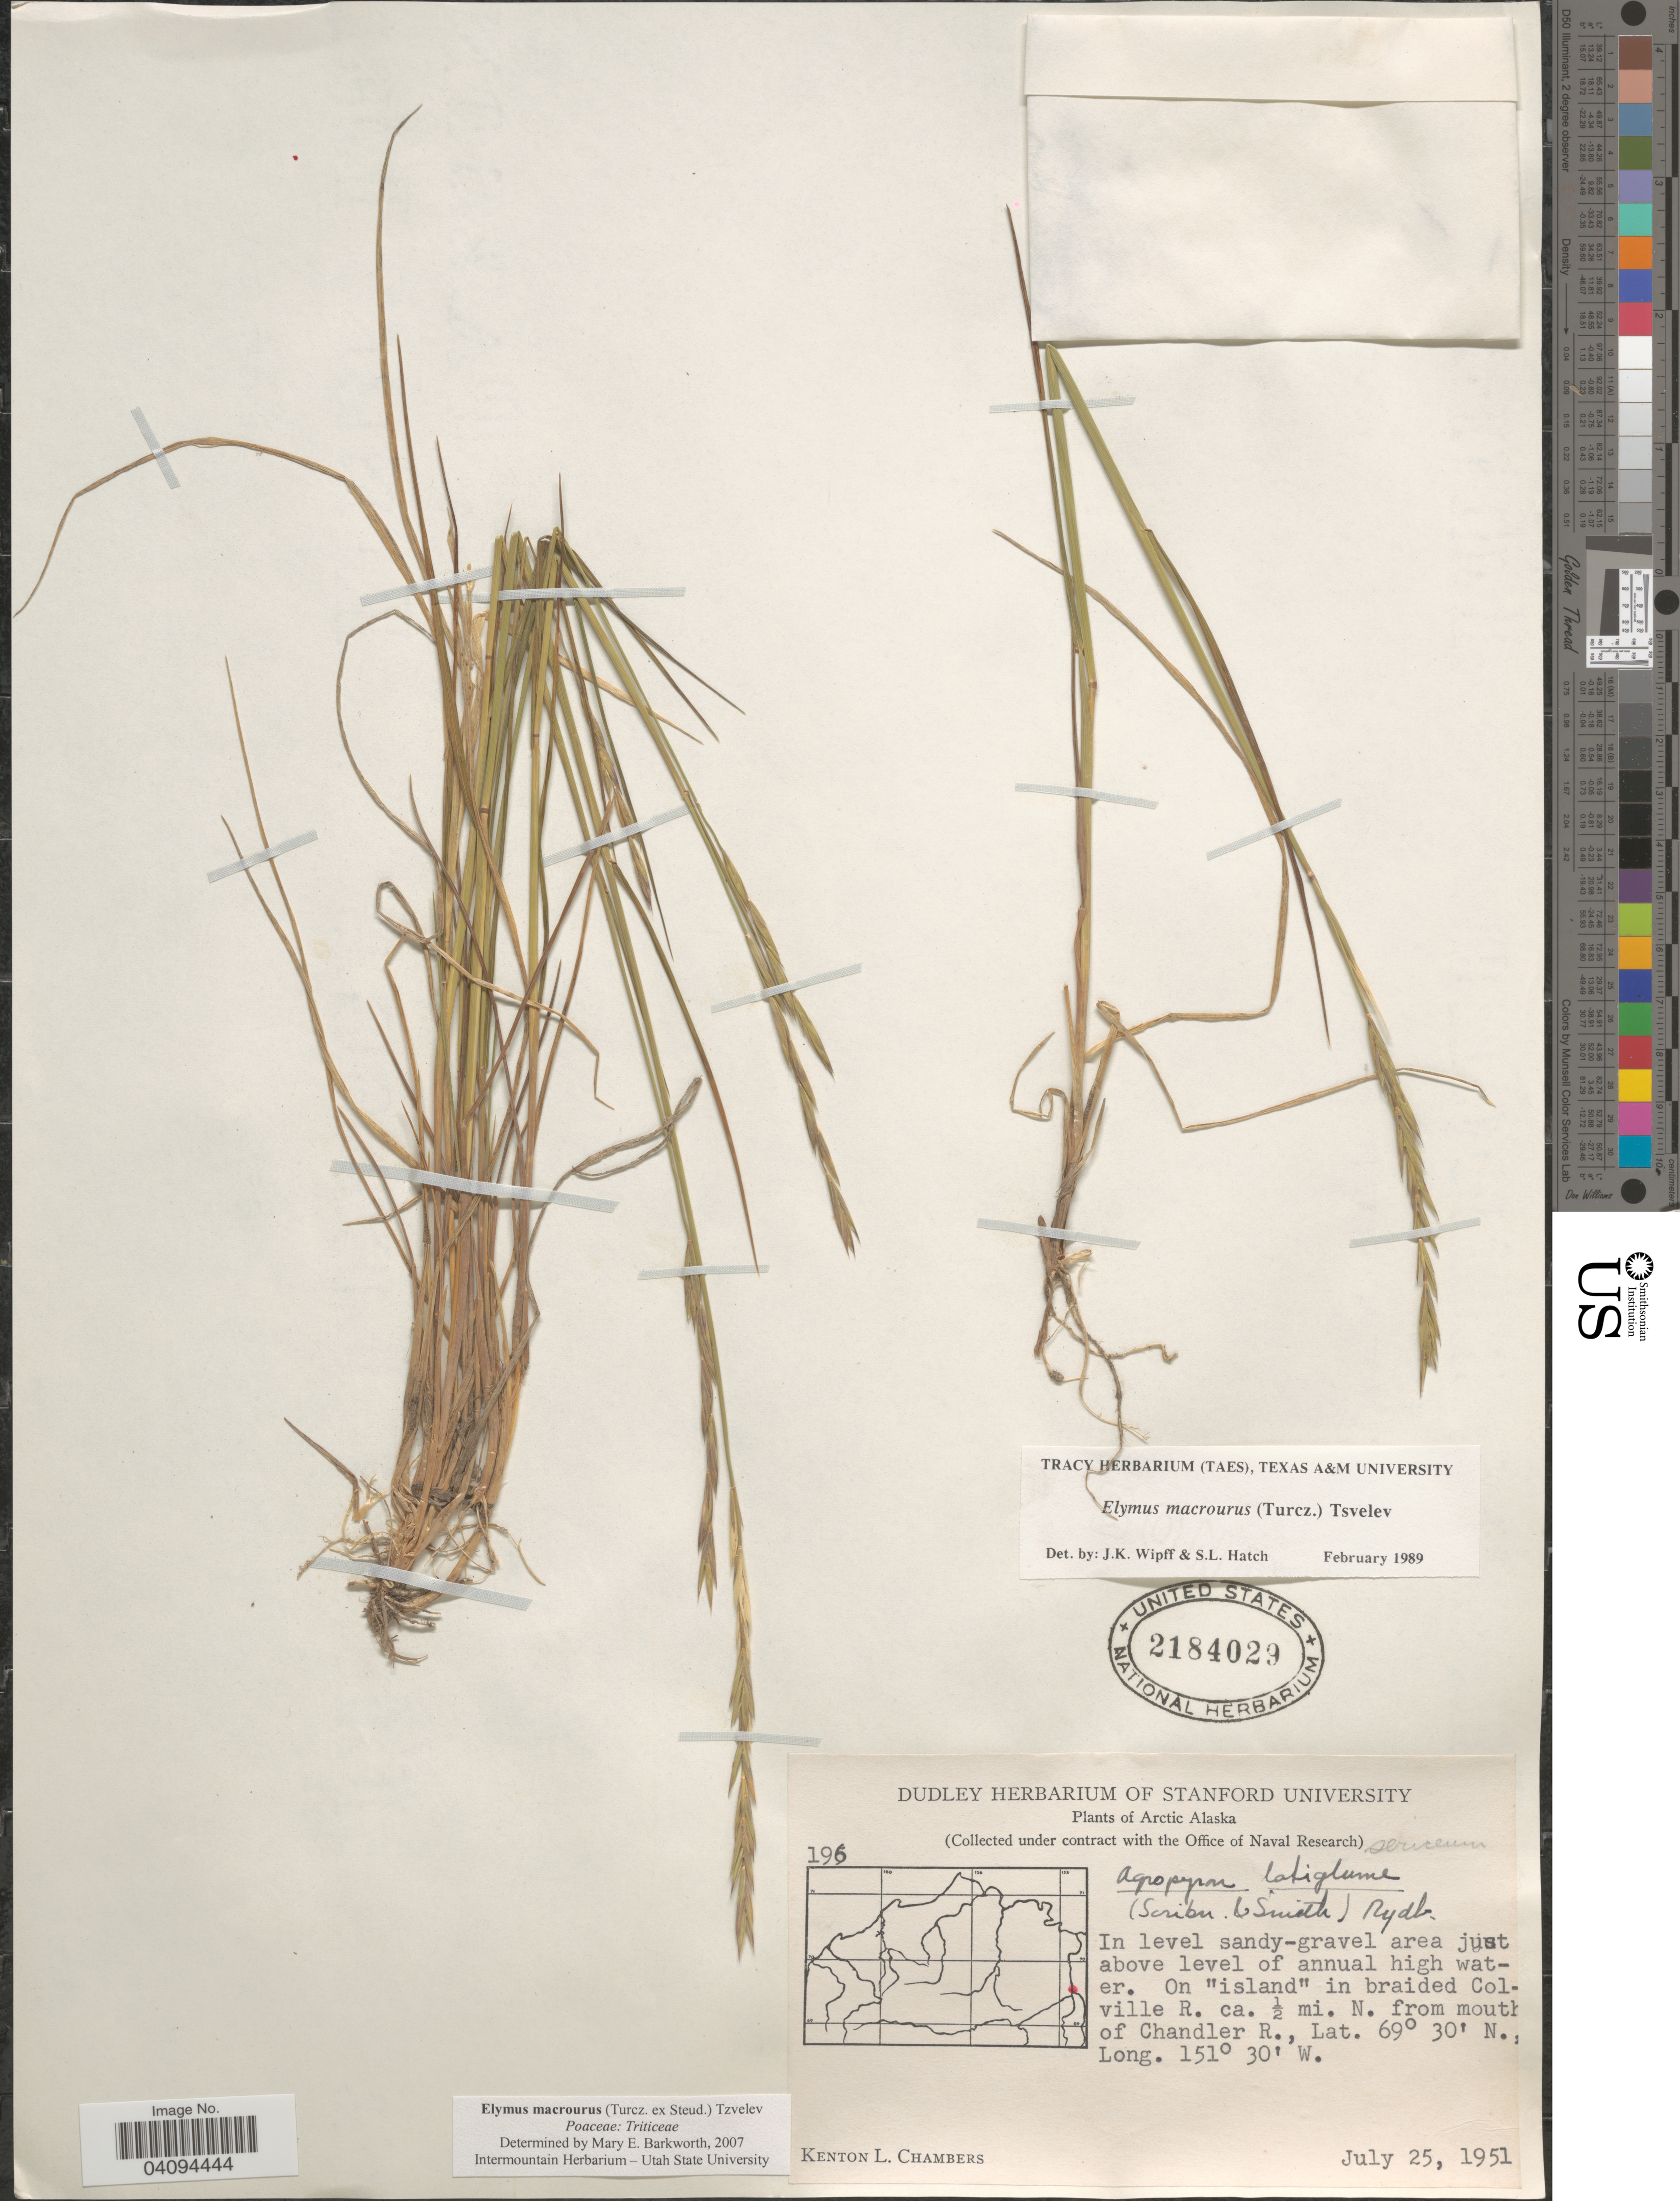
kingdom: Plantae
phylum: Tracheophyta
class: Liliopsida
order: Poales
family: Poaceae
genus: Elymus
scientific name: Elymus macrourus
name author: (Turcz. ex Steud.) Tzvelev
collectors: K. L. Chambers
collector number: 196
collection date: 1951-07-25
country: United States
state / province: Alaska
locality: Arctic Alaska. On "island" in braided Colville R. ca. ½ mi. N. from mouth of Chandler R.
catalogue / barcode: US 2184029